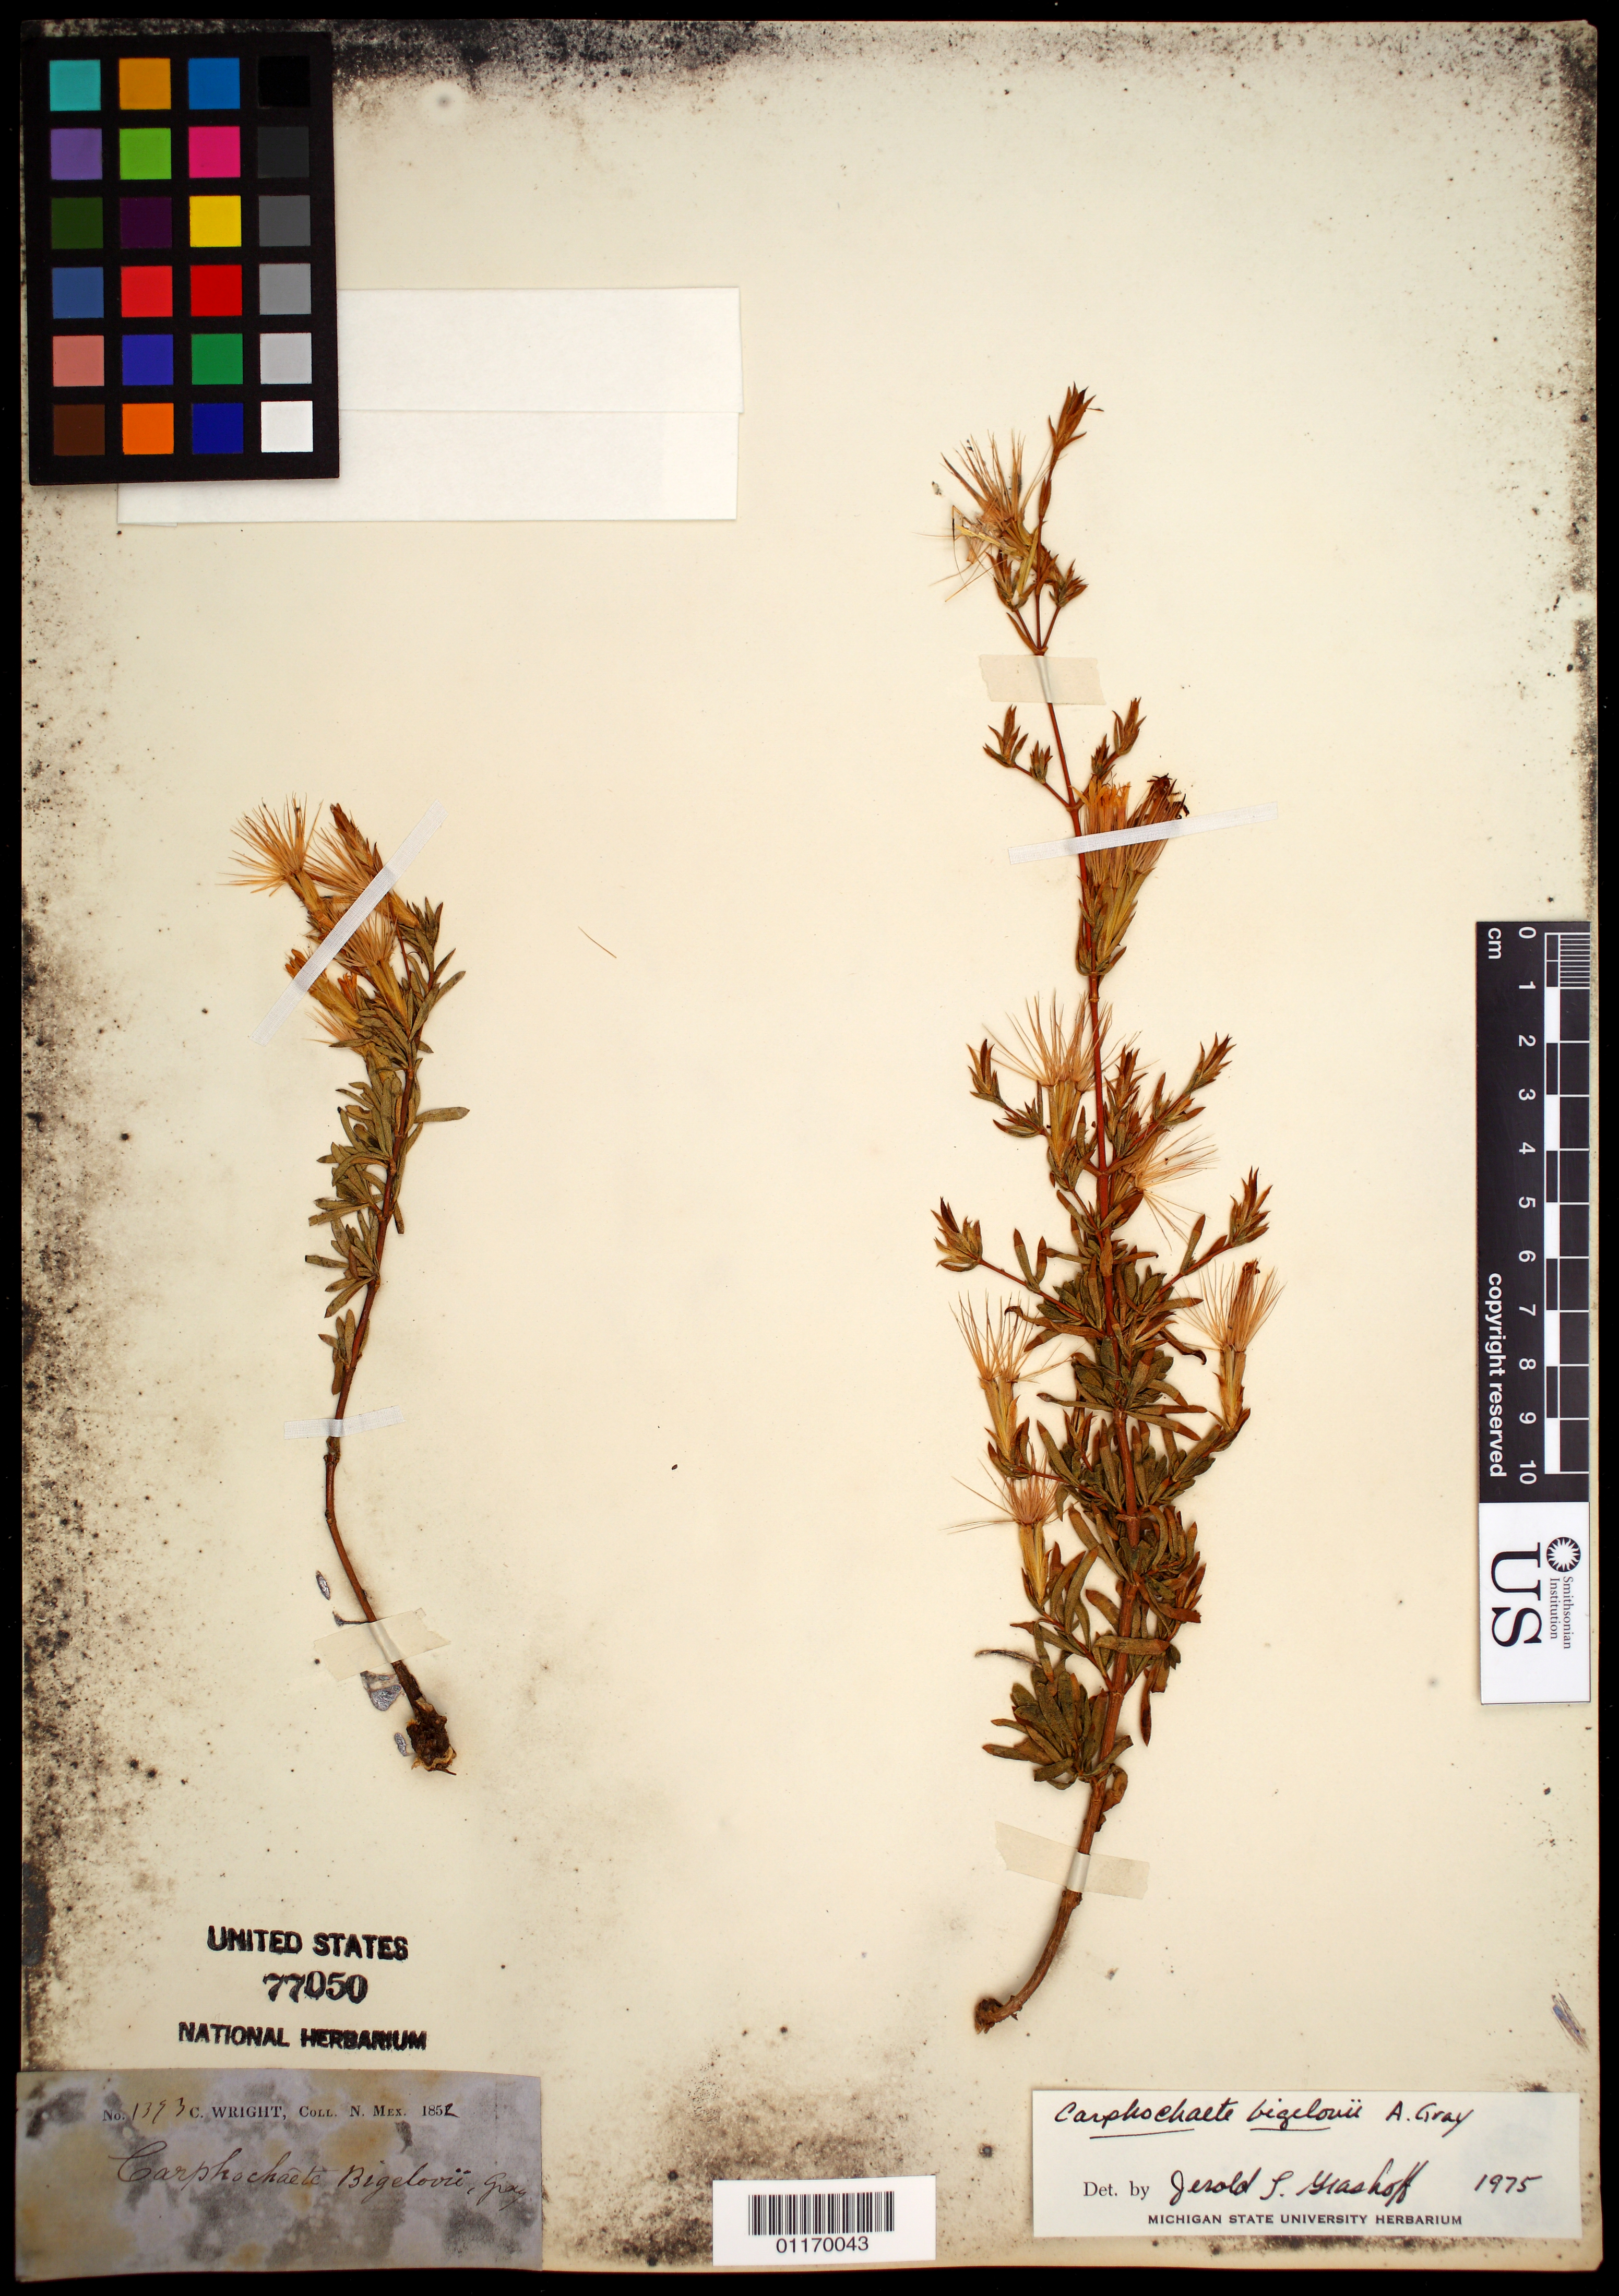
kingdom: Plantae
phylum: Tracheophyta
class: Magnoliopsida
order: Asterales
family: Asteraceae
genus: Carphochaete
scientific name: Carphochaete bigelovii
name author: A. Gray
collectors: C. Wright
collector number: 1393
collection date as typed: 1851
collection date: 1851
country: United States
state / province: New Mexico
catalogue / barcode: US 77050